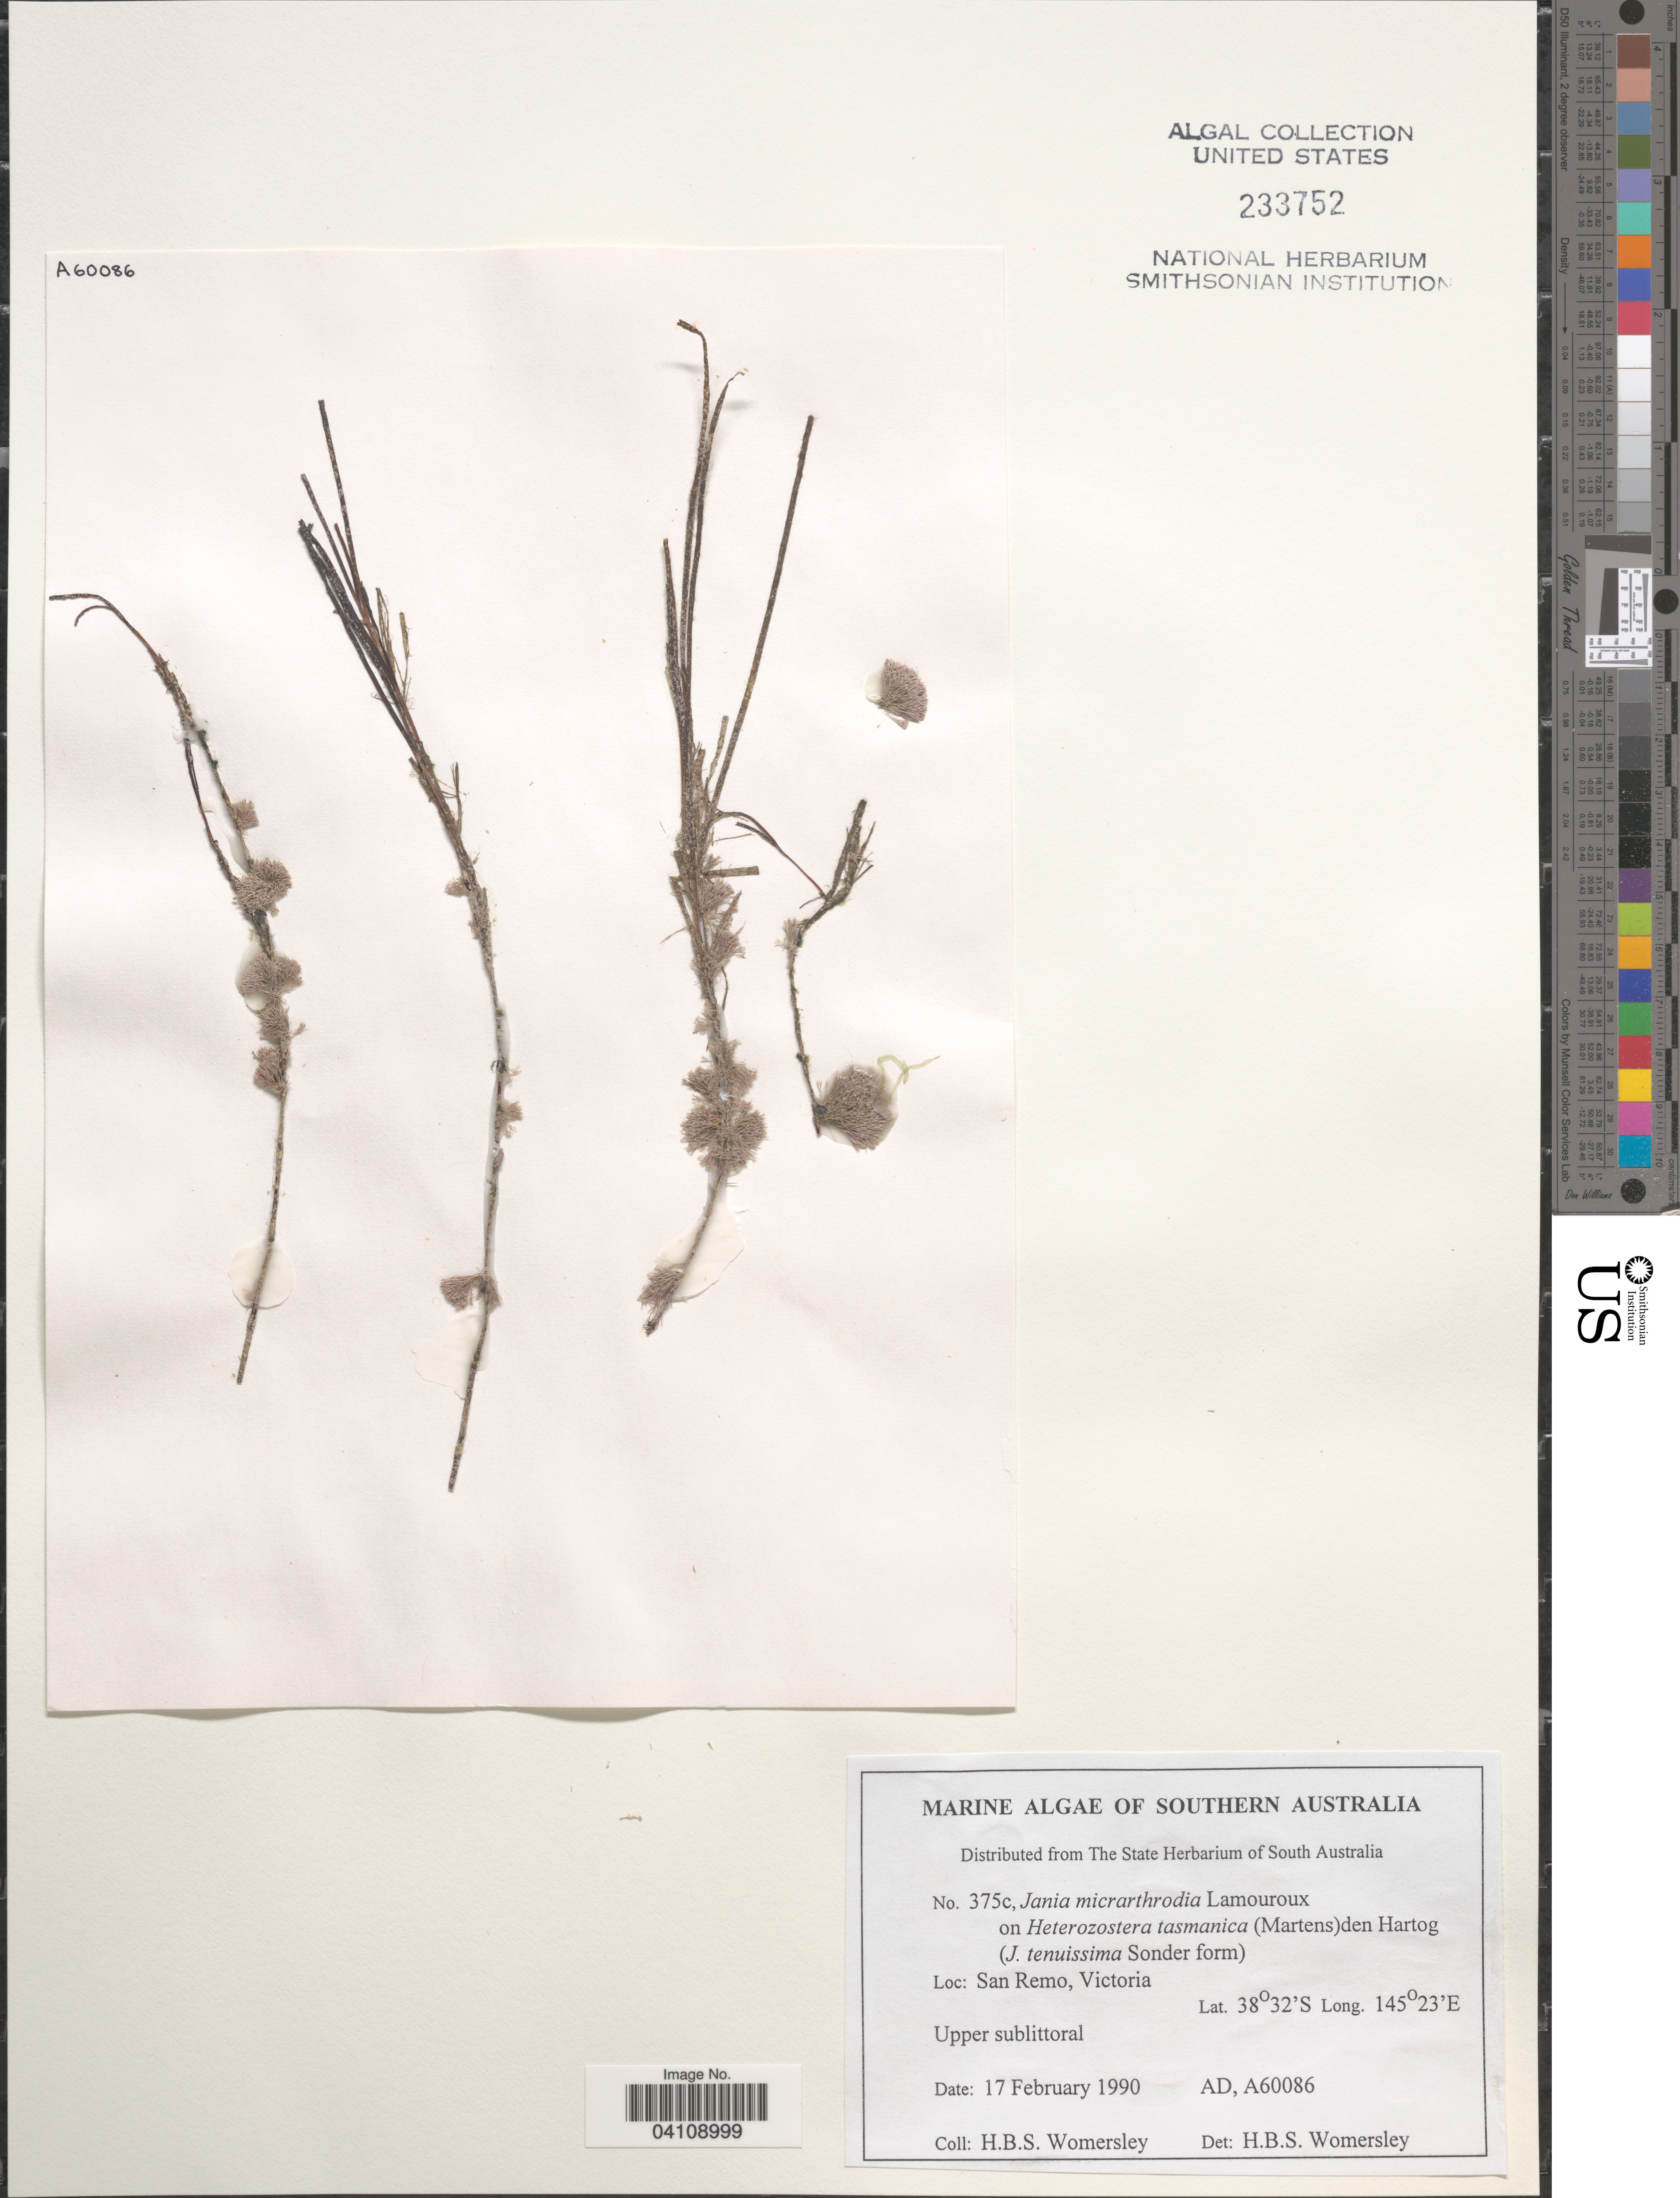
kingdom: Plantae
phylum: Rhodophyta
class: Florideophyceae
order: Corallinales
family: Corallinaceae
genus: Jania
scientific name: Jania micrarthrodia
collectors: H. B. S. Womersley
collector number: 375c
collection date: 1990-02-17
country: Australia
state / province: Victoria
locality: Southern Australia. San Remo, Victoria.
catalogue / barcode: US 233752